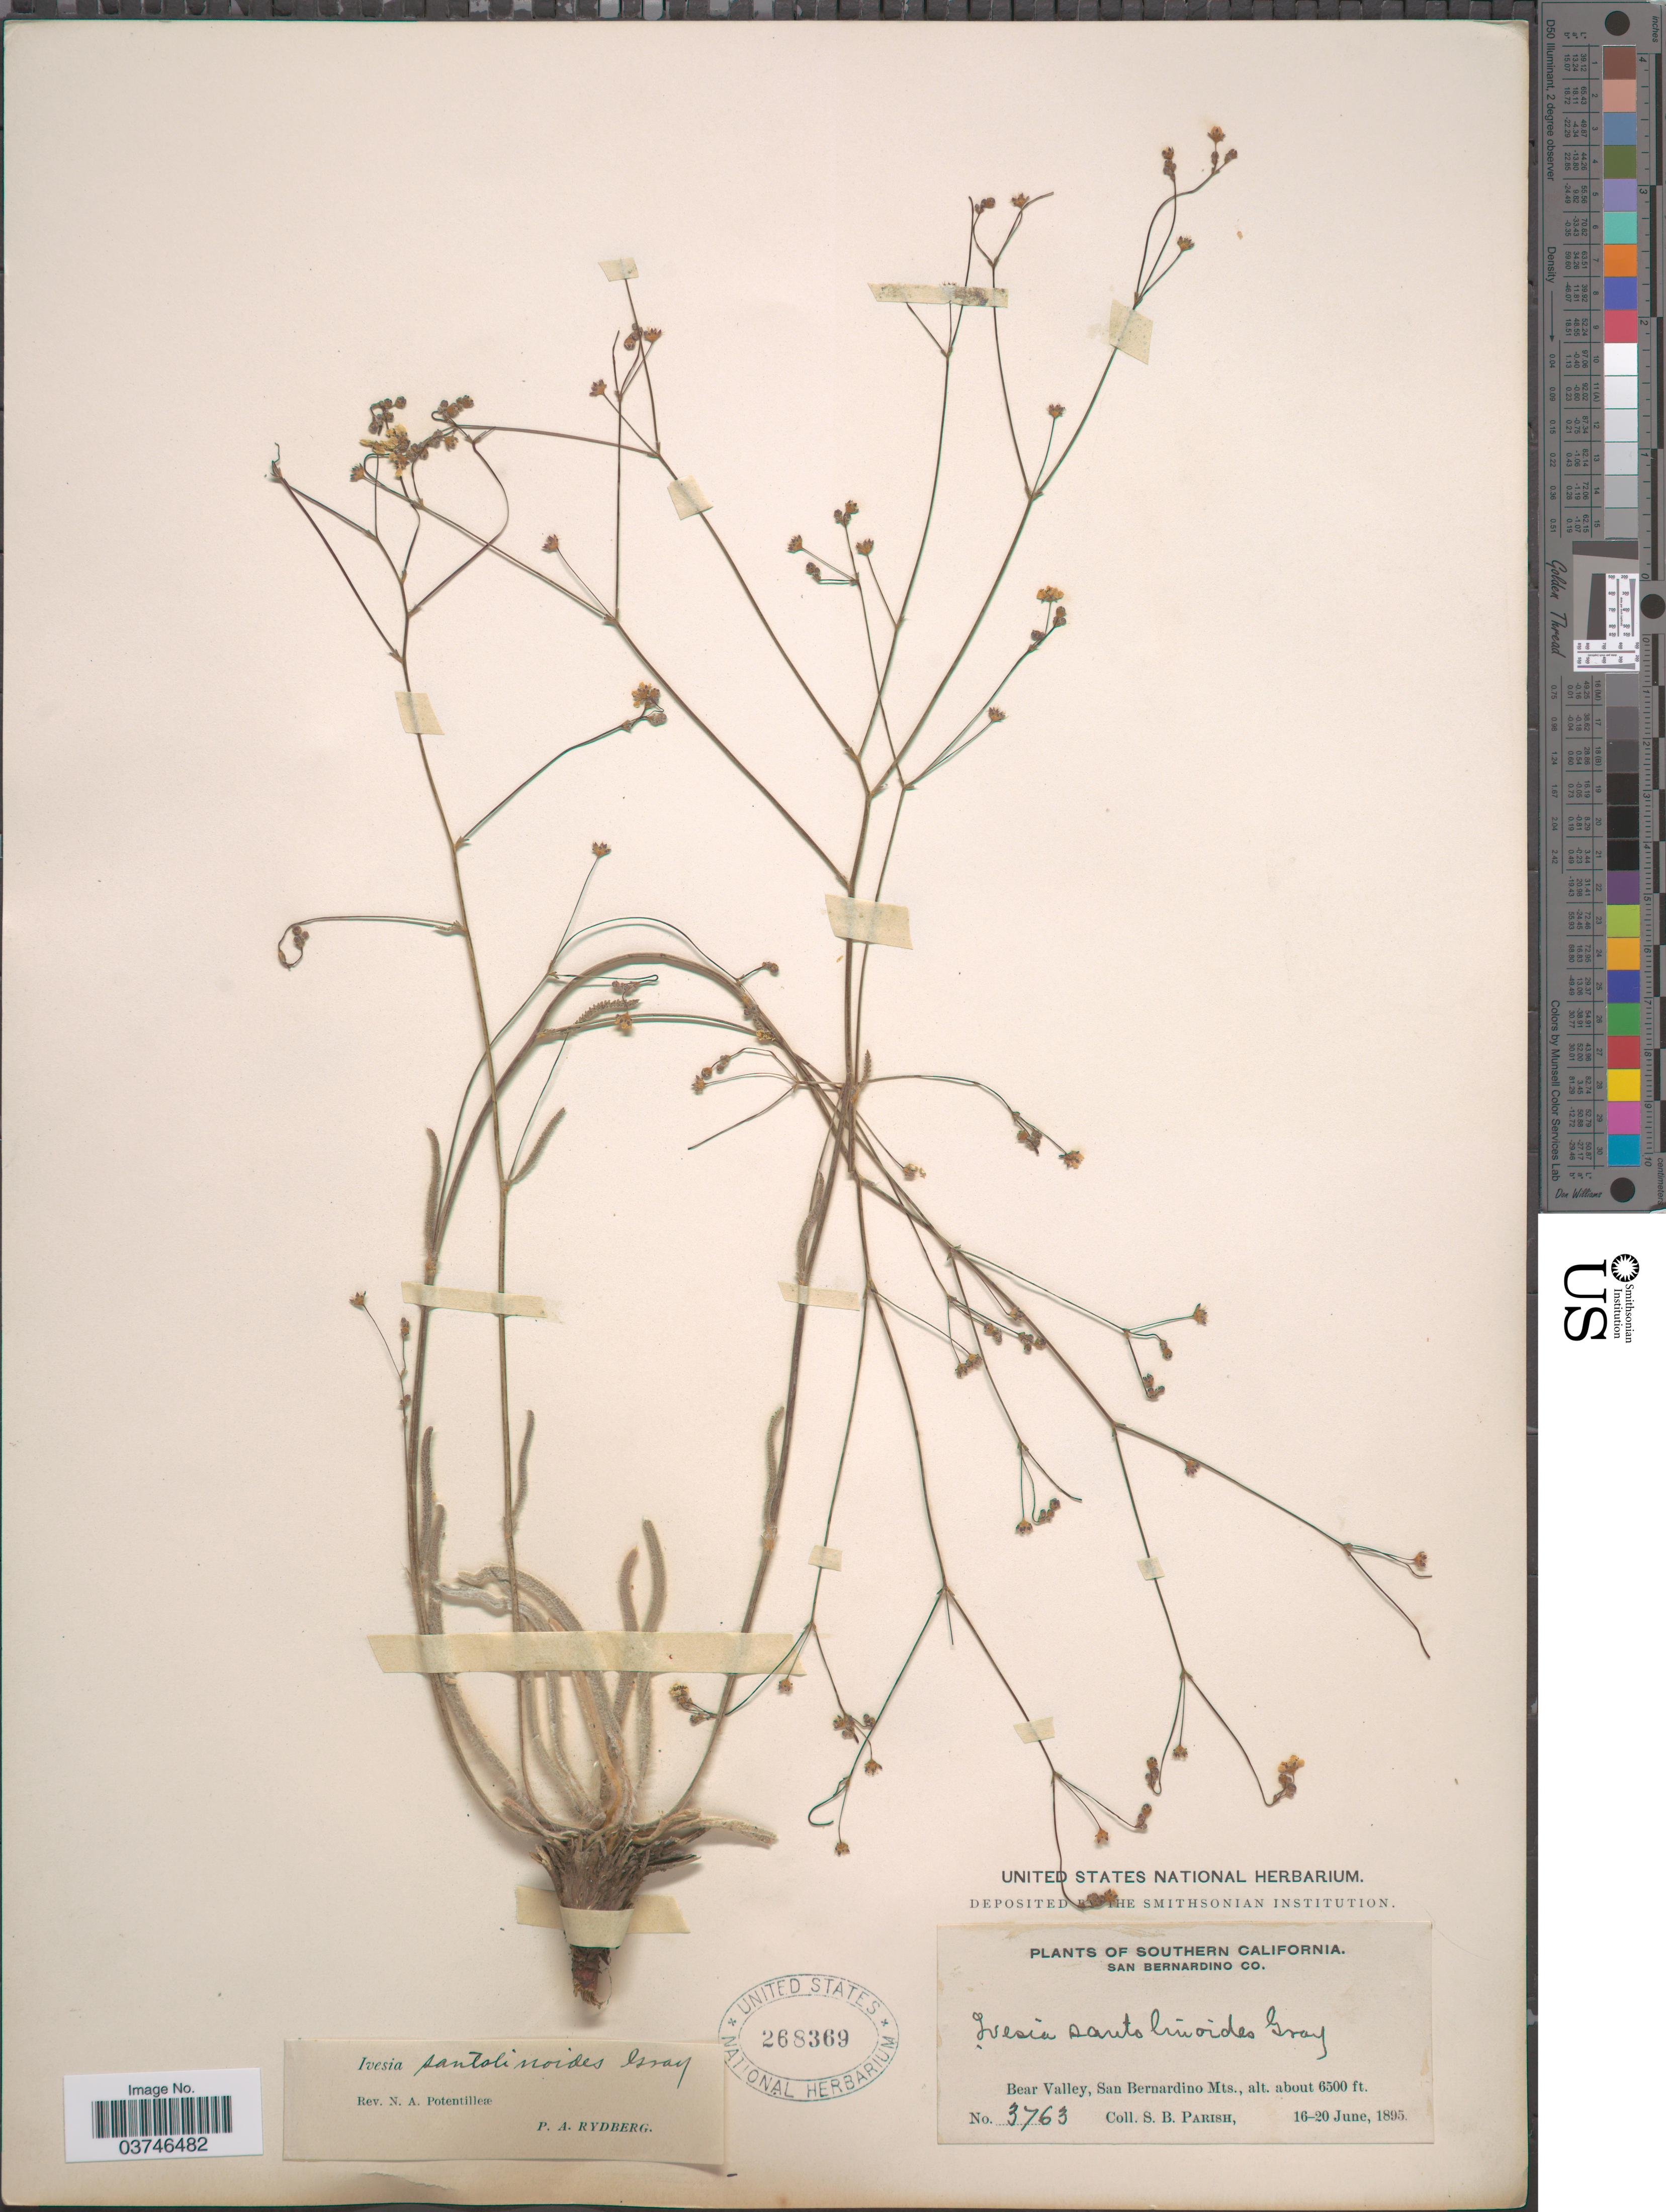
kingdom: Plantae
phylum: Tracheophyta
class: Magnoliopsida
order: Rosales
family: Rosaceae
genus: Potentilla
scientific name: Potentilla santalinoides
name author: (A. Gray) Greene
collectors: S. B. Parish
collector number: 3763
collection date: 1895-06-16/1895-06-20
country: United States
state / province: California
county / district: San Bernardino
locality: Southern California. San Bernardino Co. Bear Valley, San Bernardino Mts.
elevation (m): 1981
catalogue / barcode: US 268369